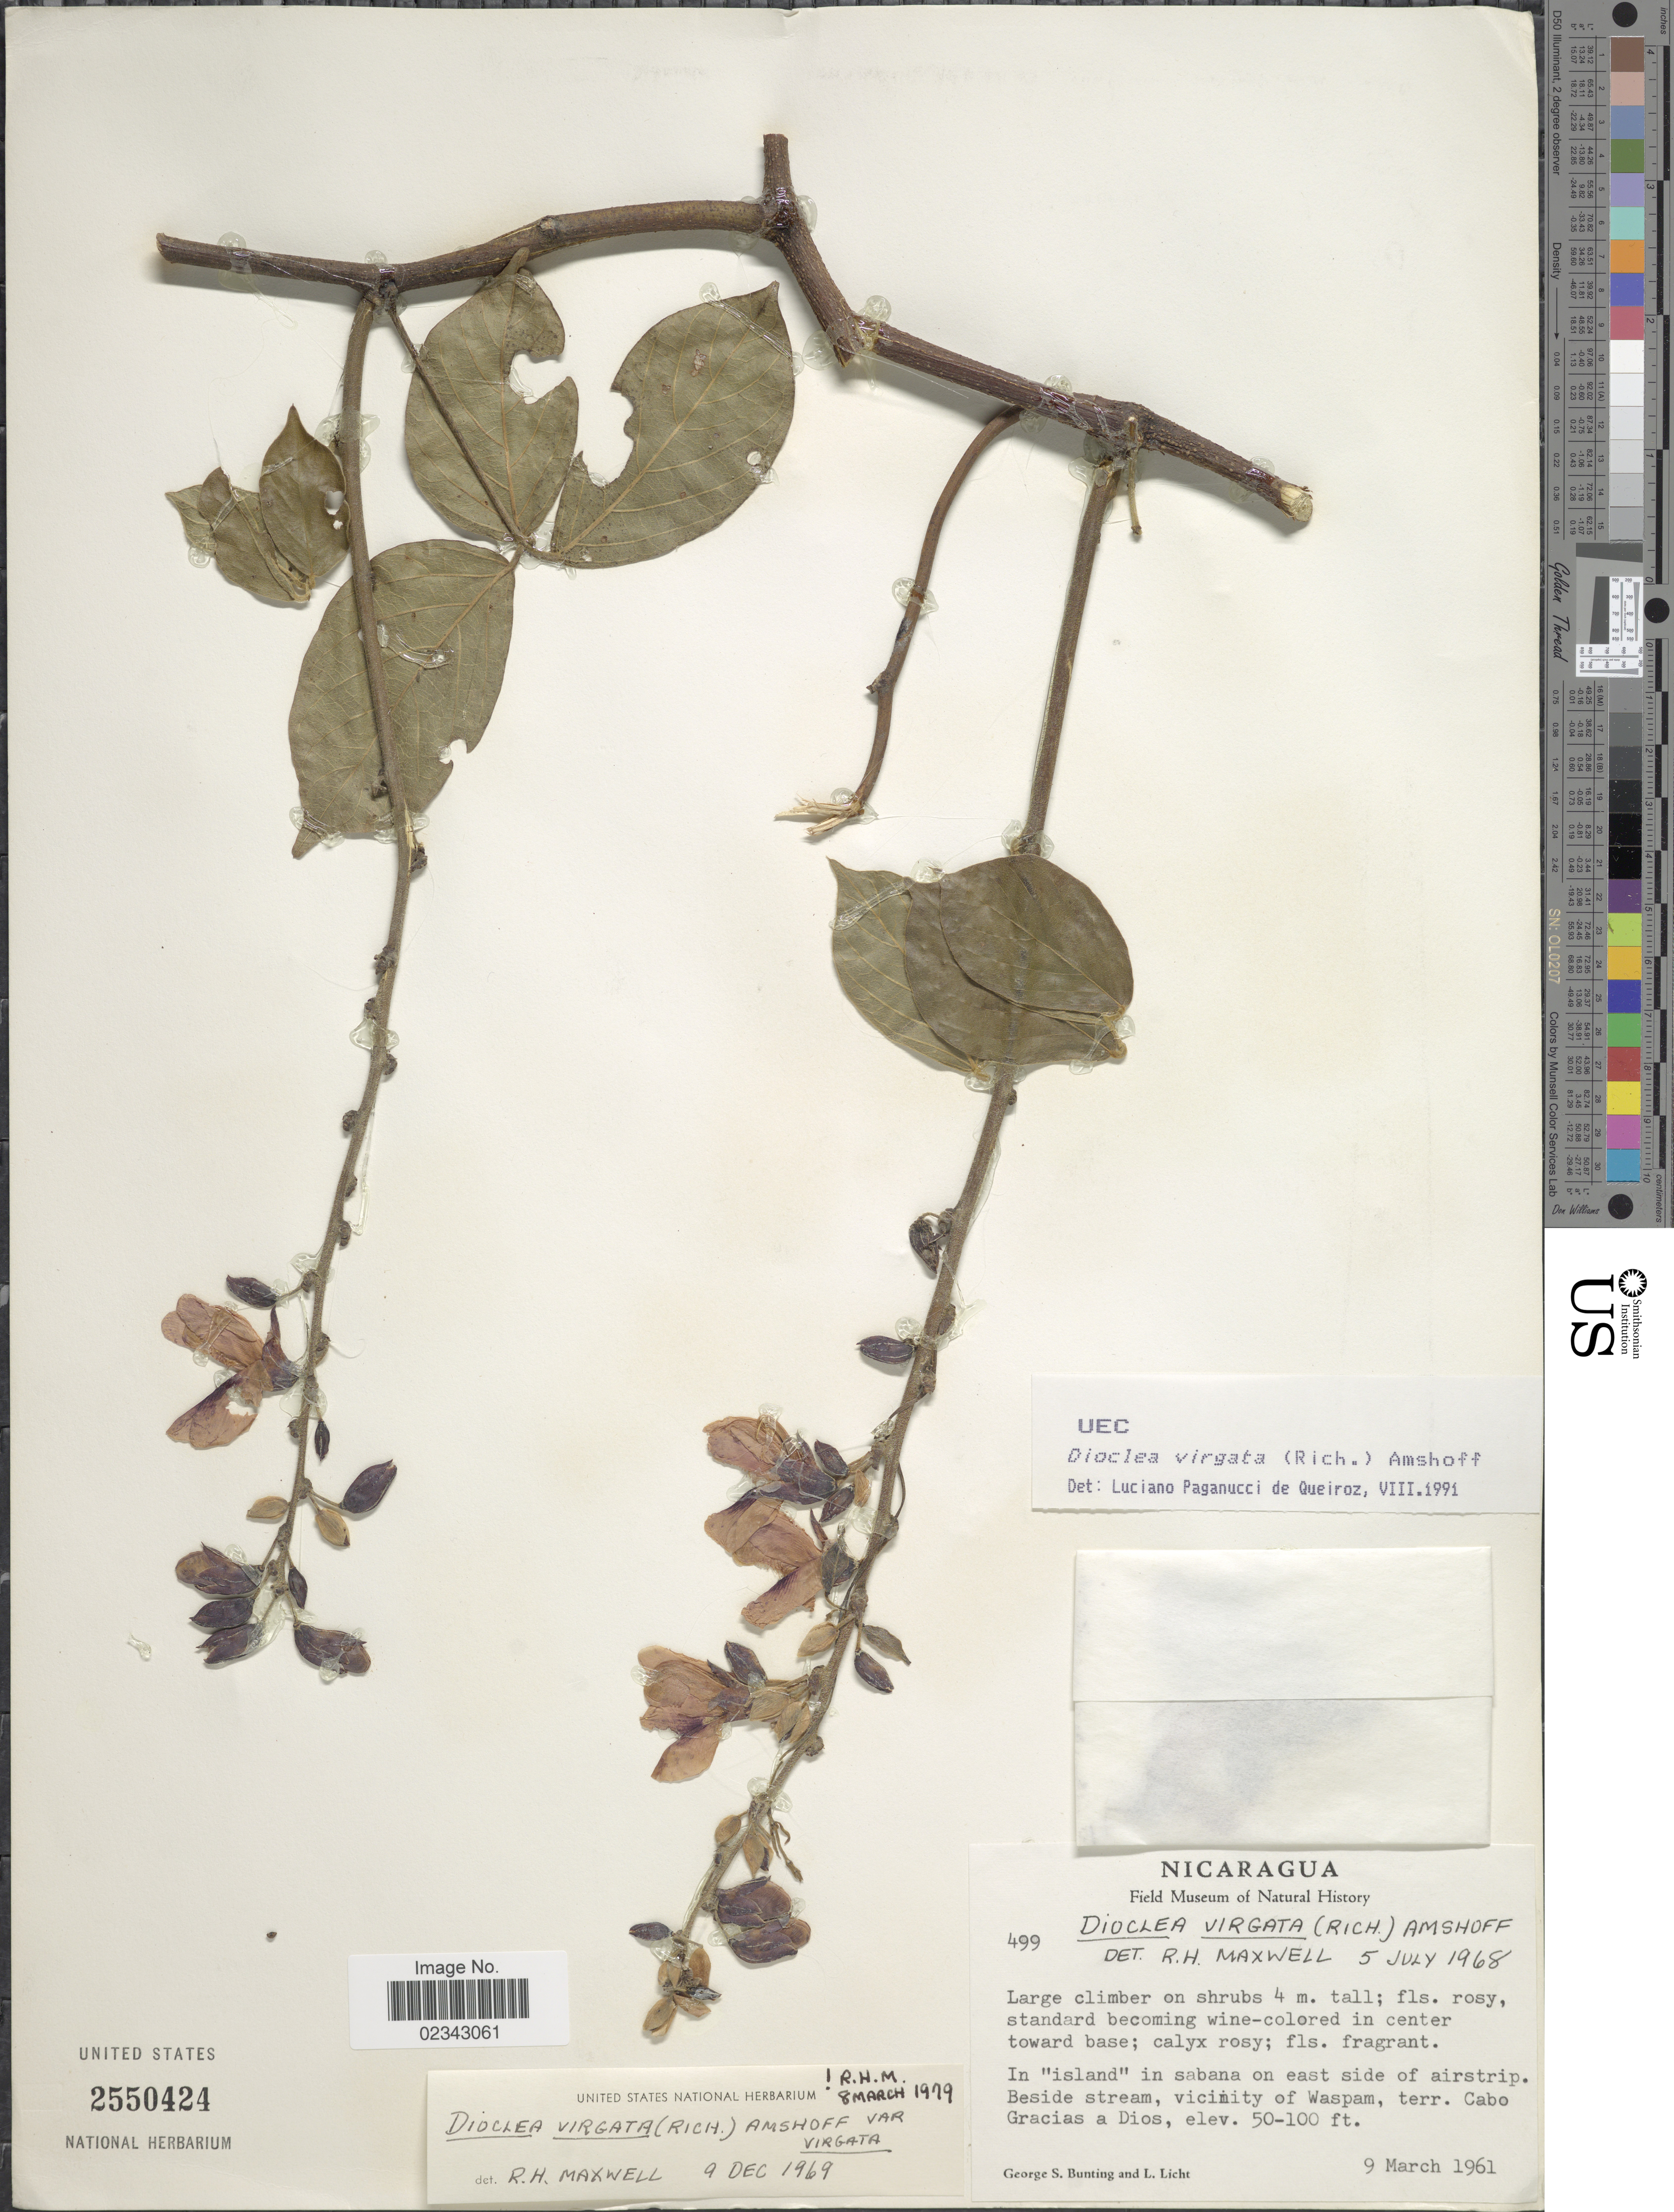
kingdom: Plantae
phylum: Tracheophyta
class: Magnoliopsida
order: Fabales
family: Fabaceae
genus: Dioclea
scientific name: Dioclea virgata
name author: (Rich.) Amshoff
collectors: G. S. Bunting & L. Licht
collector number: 499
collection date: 1961-03-09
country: Honduras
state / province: Gracias de Dios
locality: In 'island' in sabana on east side of airstrip. Beside stream, vicinity of Waspam, terr. Cabo Gracias a Dios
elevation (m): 15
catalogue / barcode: US 2550424